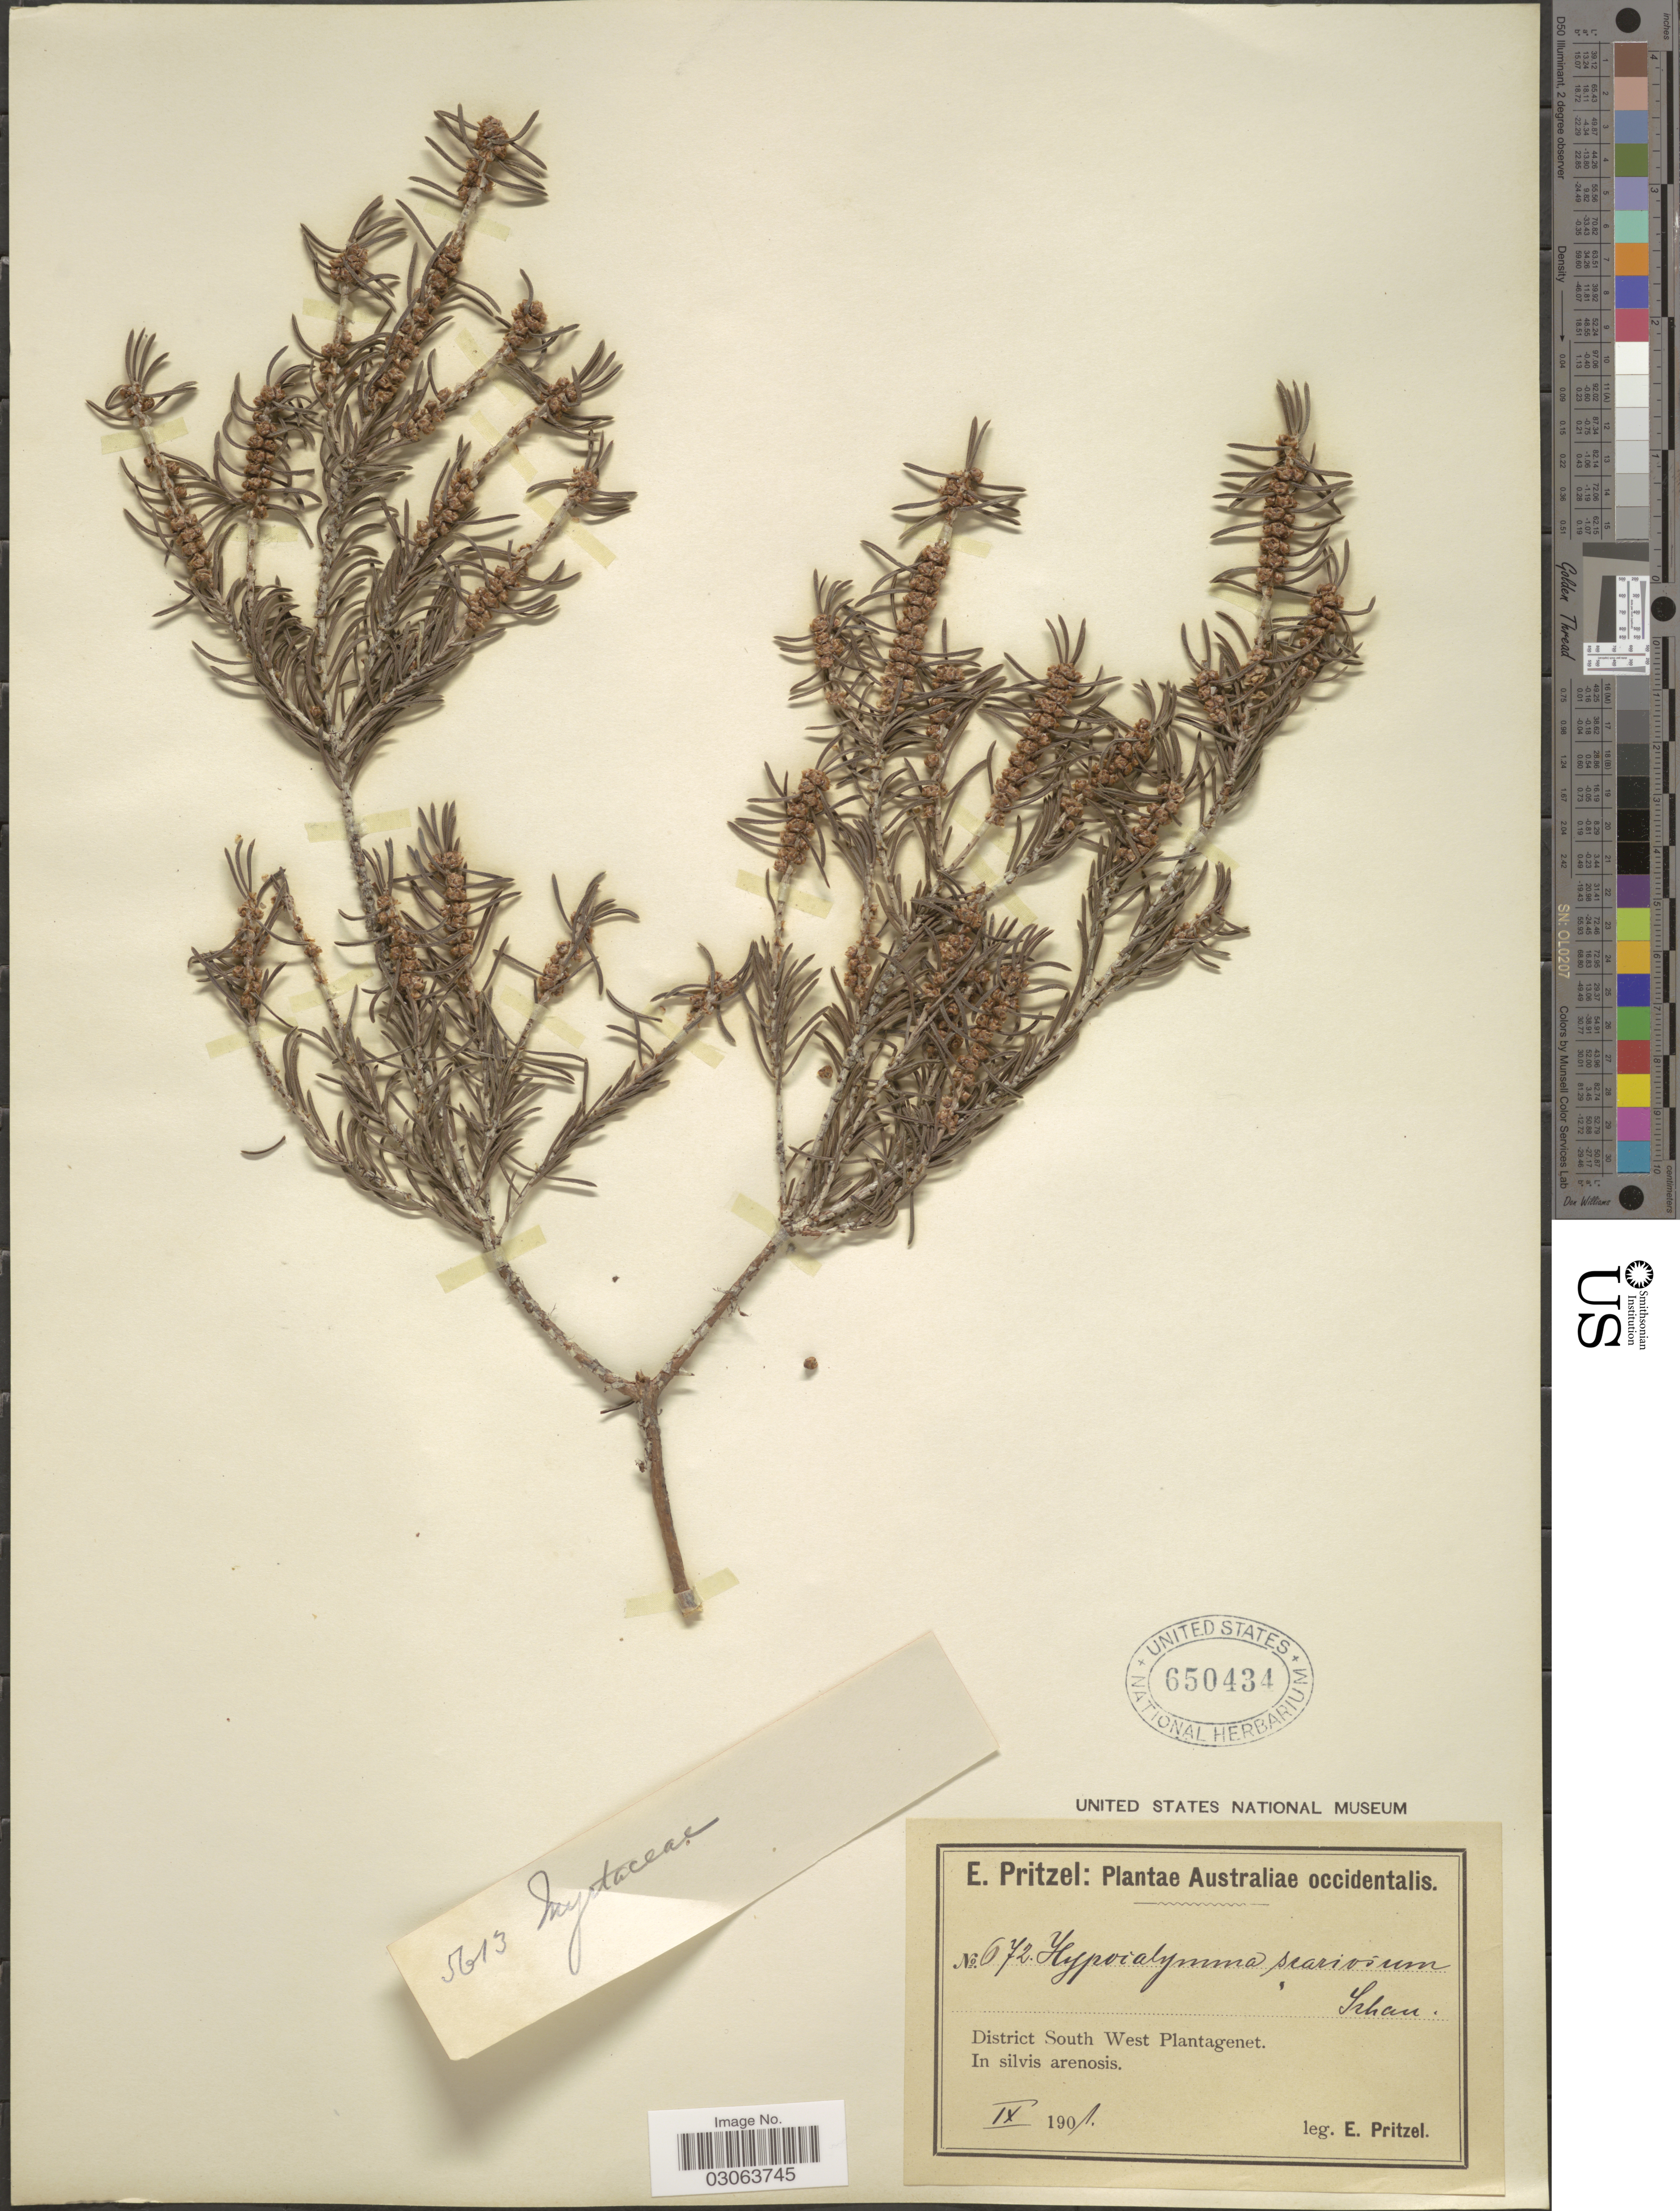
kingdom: Plantae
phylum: Tracheophyta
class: Magnoliopsida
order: Myrtales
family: Myrtaceae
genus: Hypocalymma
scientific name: Hypocalymma scariosum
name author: Schauer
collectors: E. G. Pritzel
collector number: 672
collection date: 1901-09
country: Australia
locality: Australiae occidentalis. District South West Plantagenet.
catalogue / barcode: US 650434